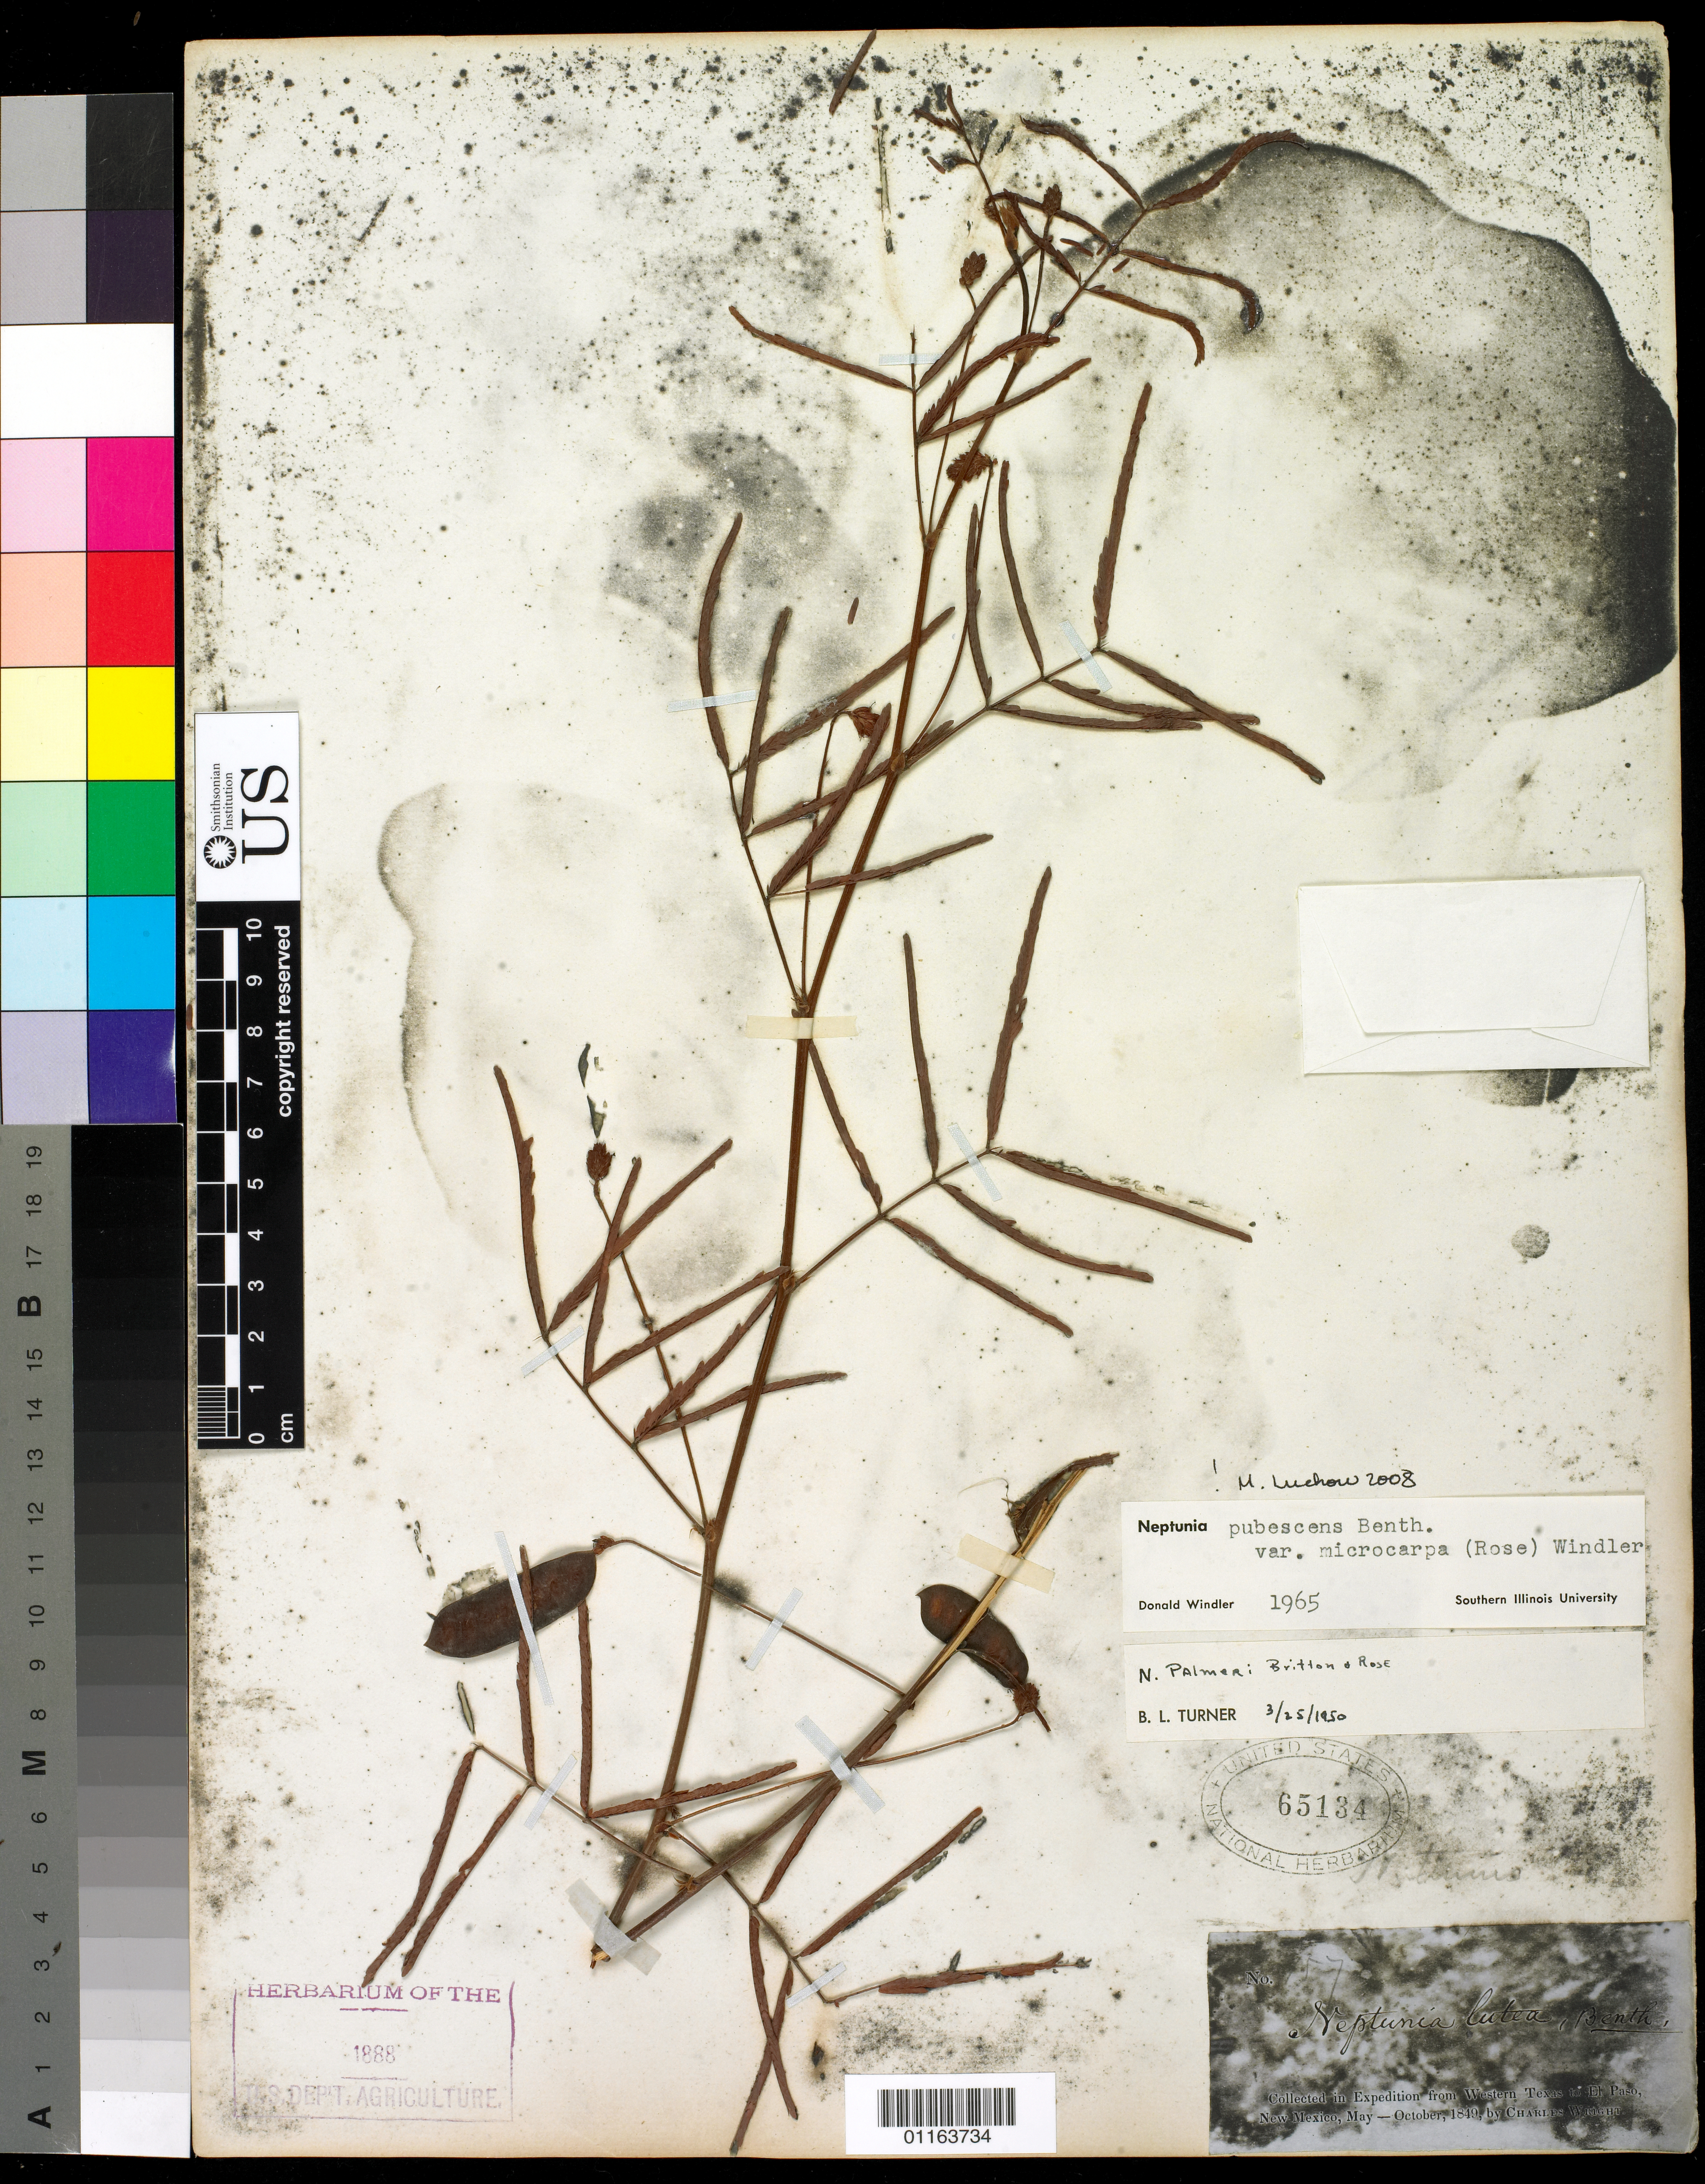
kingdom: Plantae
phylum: Tracheophyta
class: Magnoliopsida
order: Fabales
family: Fabaceae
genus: Neptunia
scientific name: Neptunia pubescens var. microcarpa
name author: Benth.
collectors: C. Wright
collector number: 157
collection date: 1849-05/1849-10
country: United States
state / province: New Mexico / Texas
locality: Western Texas to El Paso.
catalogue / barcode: US 65134